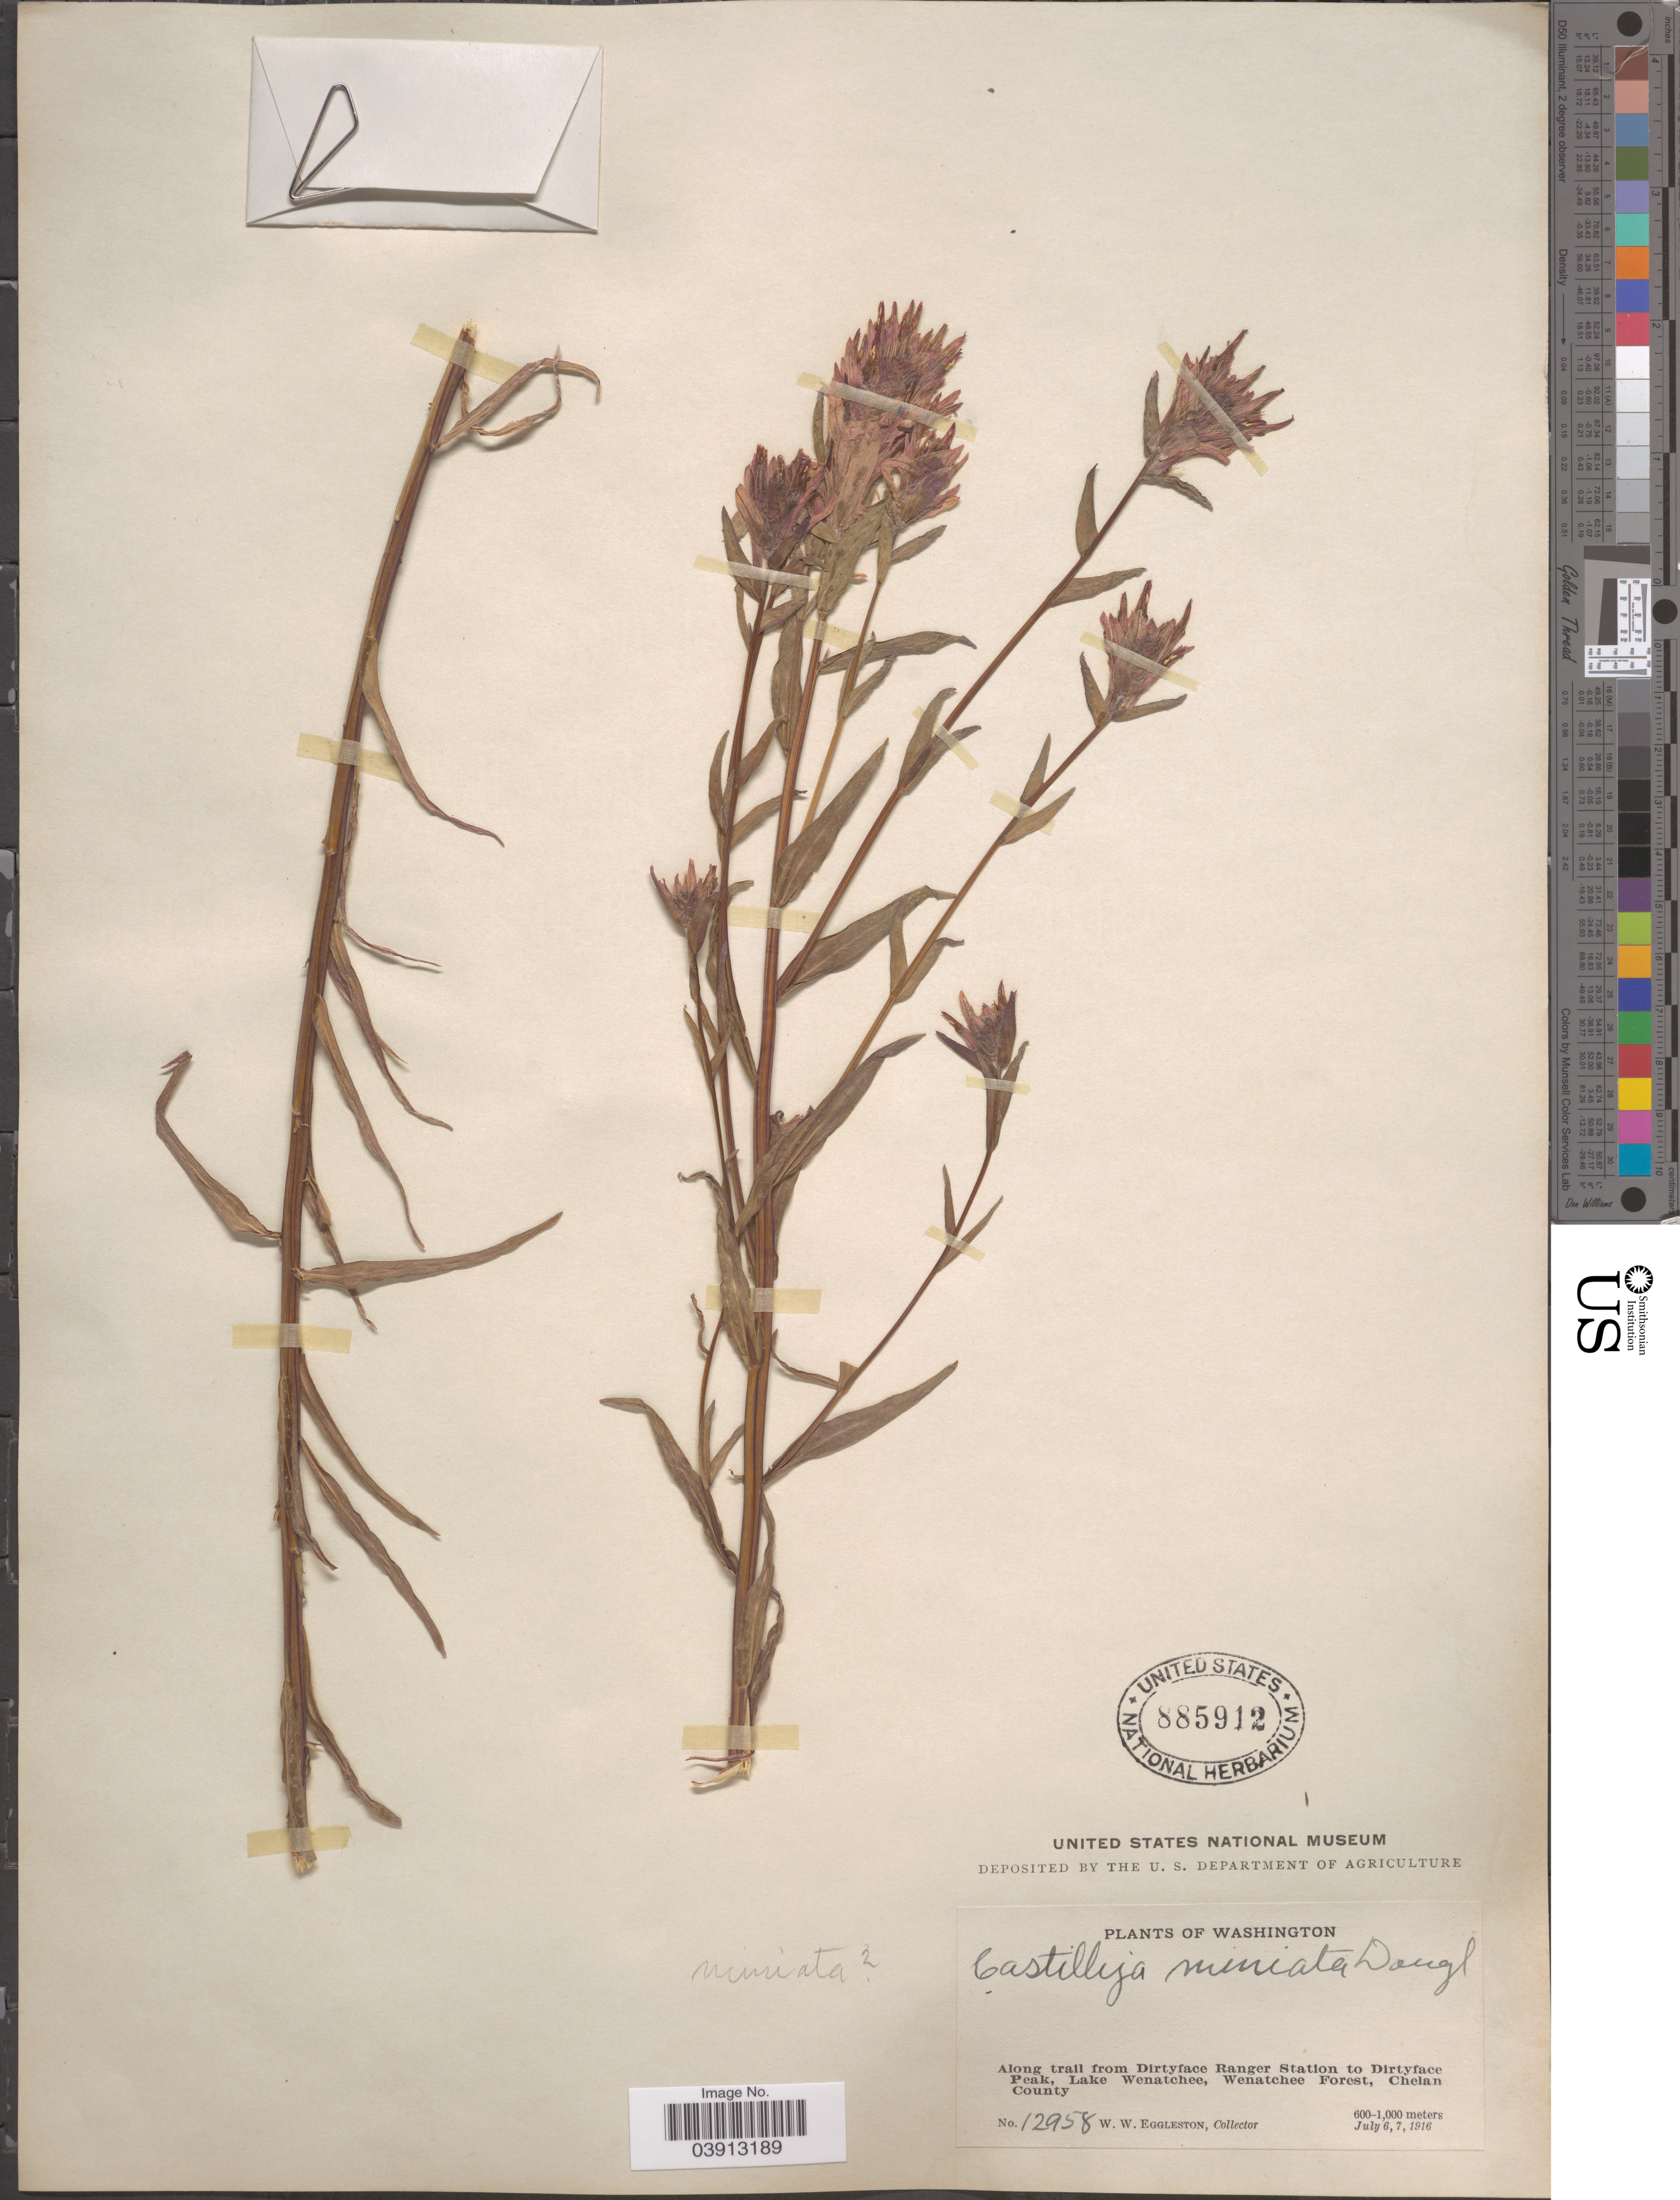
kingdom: Plantae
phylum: Tracheophyta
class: Magnoliopsida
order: Lamiales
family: Orobanchaceae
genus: Castilleja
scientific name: Castilleja miniata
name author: Douglas ex Hook.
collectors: W. W. Eggleston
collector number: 12958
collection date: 1916-07-06/1916-07-07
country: United States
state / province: Washington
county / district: Chelan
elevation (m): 600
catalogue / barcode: US 885912